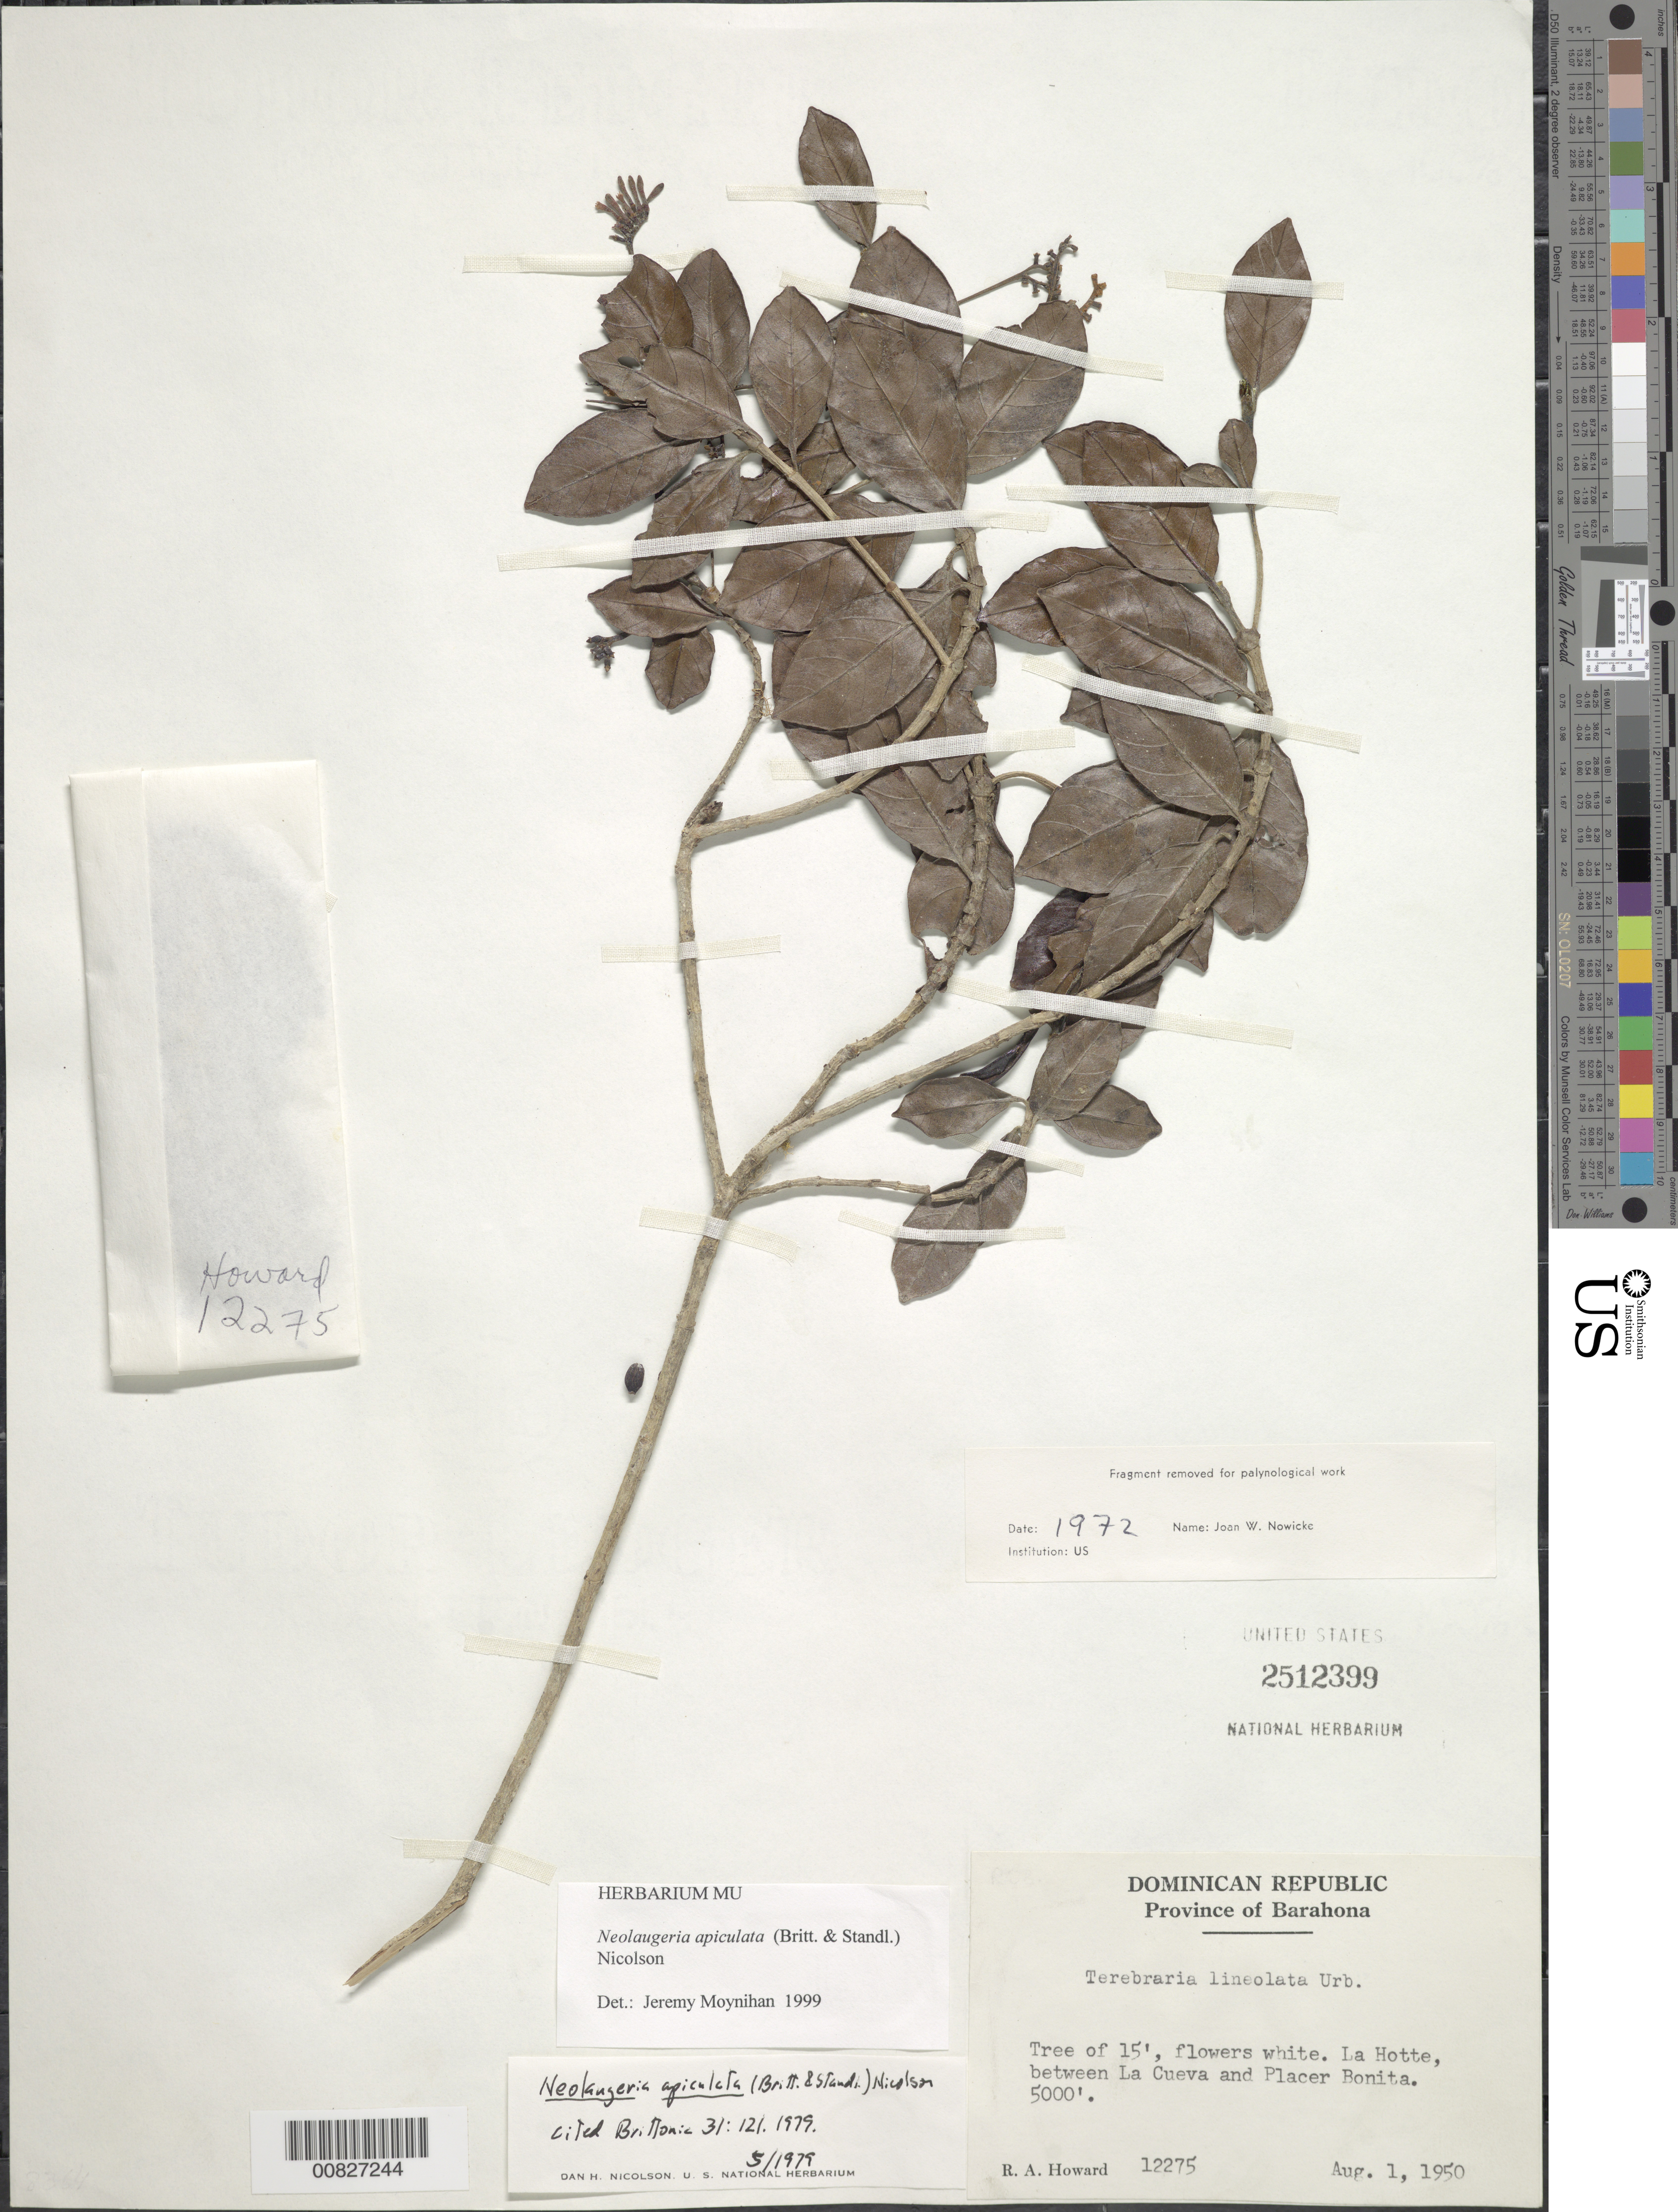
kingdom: Plantae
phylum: Tracheophyta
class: Magnoliopsida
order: Gentianales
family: Rubiaceae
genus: Stenostomum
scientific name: Stenostomum apiculatum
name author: Britton & Standl.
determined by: Moynihan, J.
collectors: R. A. Howard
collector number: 12275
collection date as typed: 01 Aug 1950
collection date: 1950-08-01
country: Dominican Republic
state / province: Barahona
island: Hispaniola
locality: La Hotte, between La Cueva and Placer Bonita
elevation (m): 1524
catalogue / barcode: US 2512399